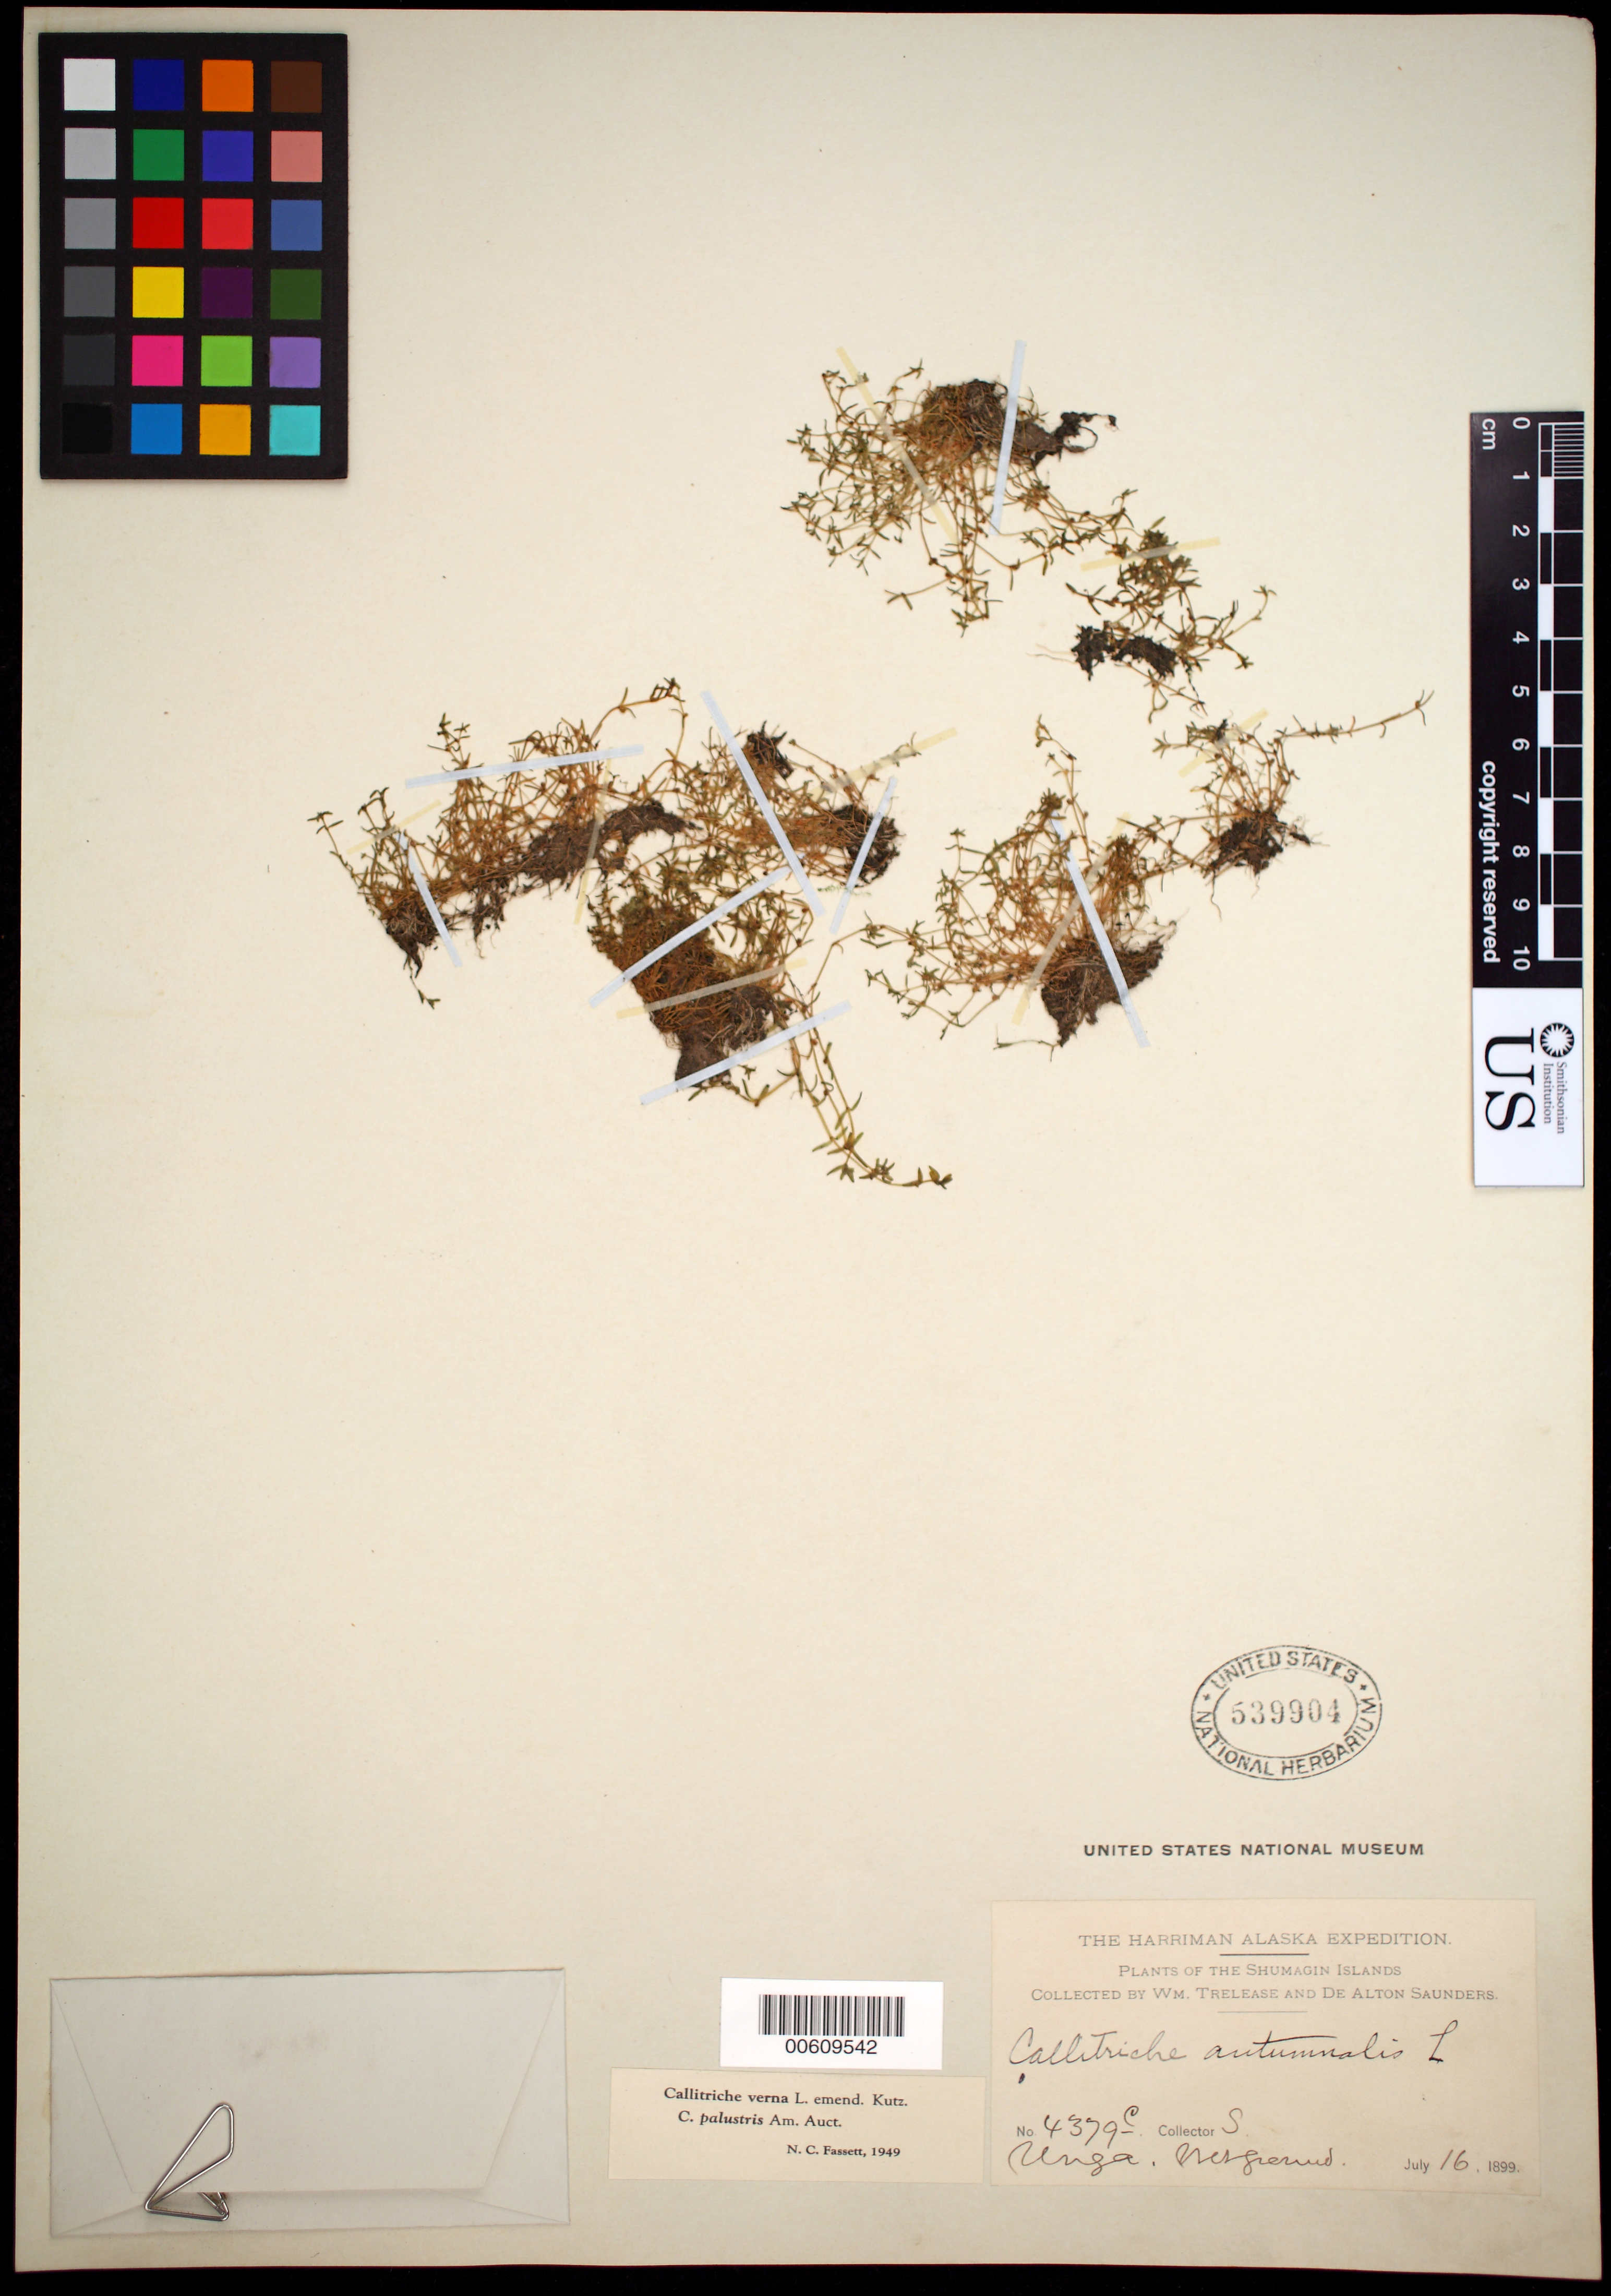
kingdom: Plantae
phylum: Tracheophyta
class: Magnoliopsida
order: Lamiales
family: Plantaginaceae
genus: Callitriche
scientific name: Callitriche verna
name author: L.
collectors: D. Saunders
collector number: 4379c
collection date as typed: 16 Jul 1899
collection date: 1899-07-16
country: United States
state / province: Alaska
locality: Shumagin Islands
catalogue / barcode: US 539904